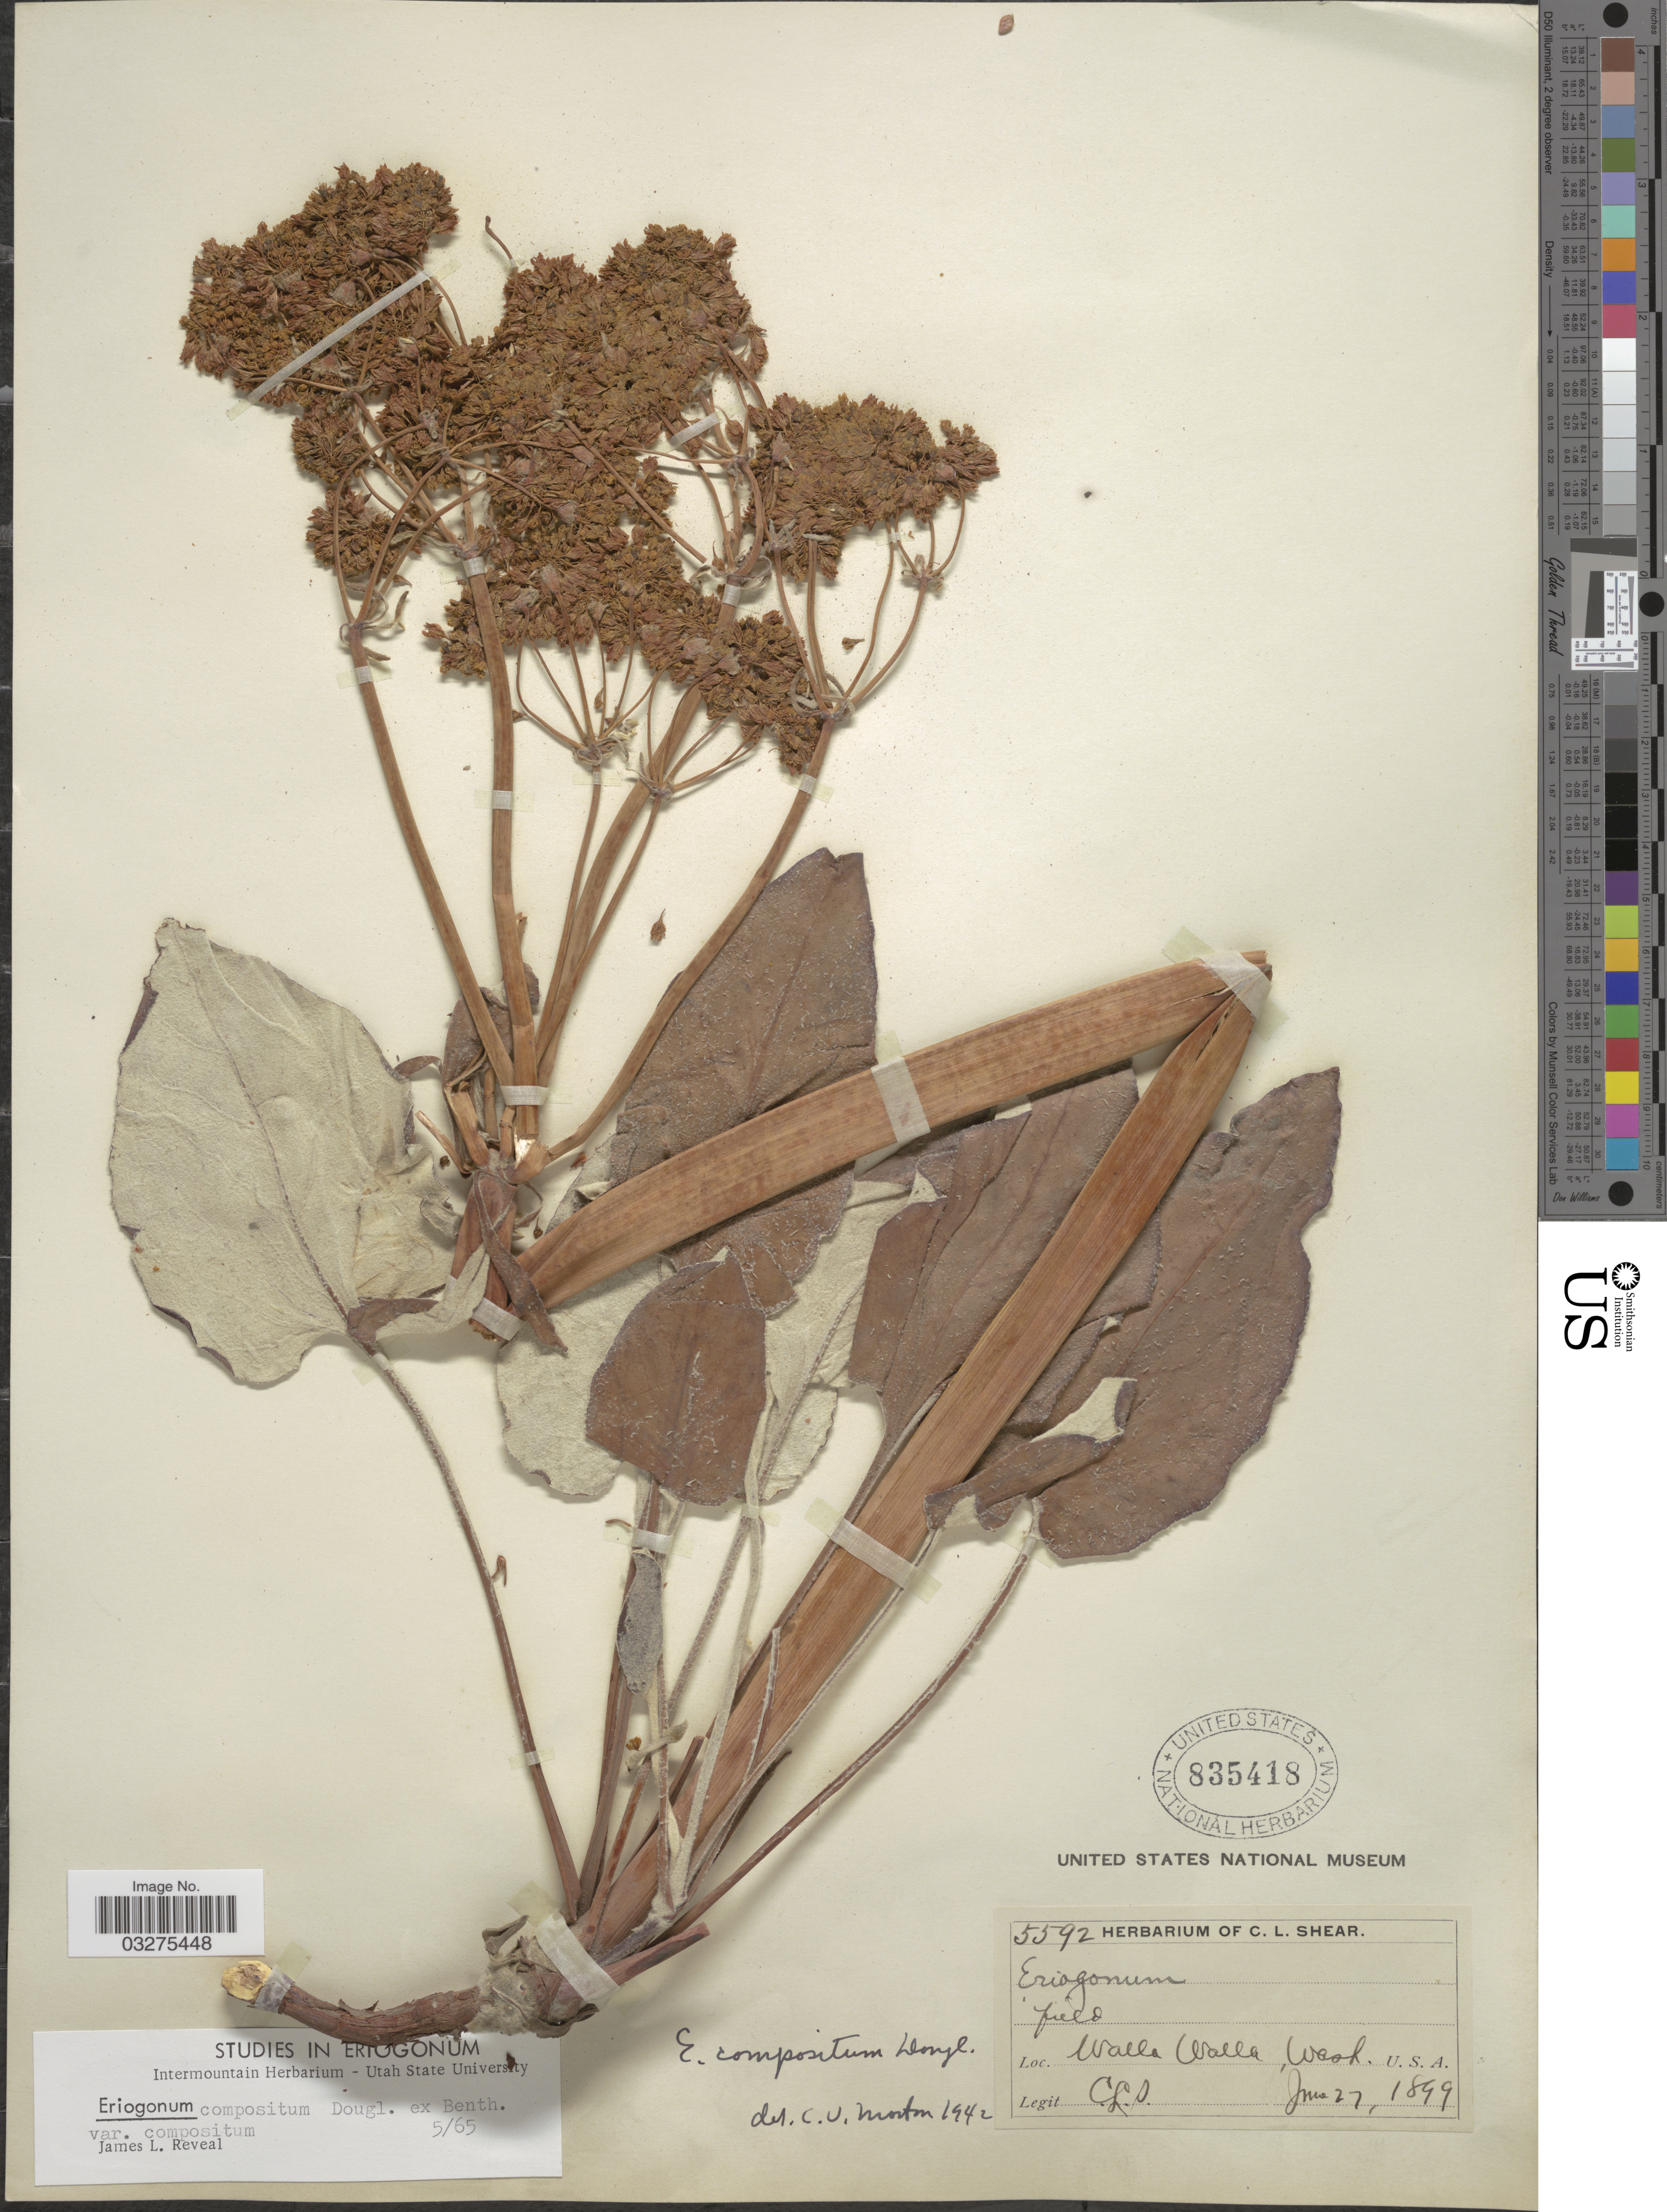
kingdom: Plantae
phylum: Tracheophyta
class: Magnoliopsida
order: Caryophyllales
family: Polygonaceae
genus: Eriogonum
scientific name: Eriogonum compositum var. compositum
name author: Douglas ex Benth.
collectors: C. L. Shear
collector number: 5592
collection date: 1899-06-27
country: United States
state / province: Washington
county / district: Walla Walla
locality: Walla Walla.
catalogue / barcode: US 835418